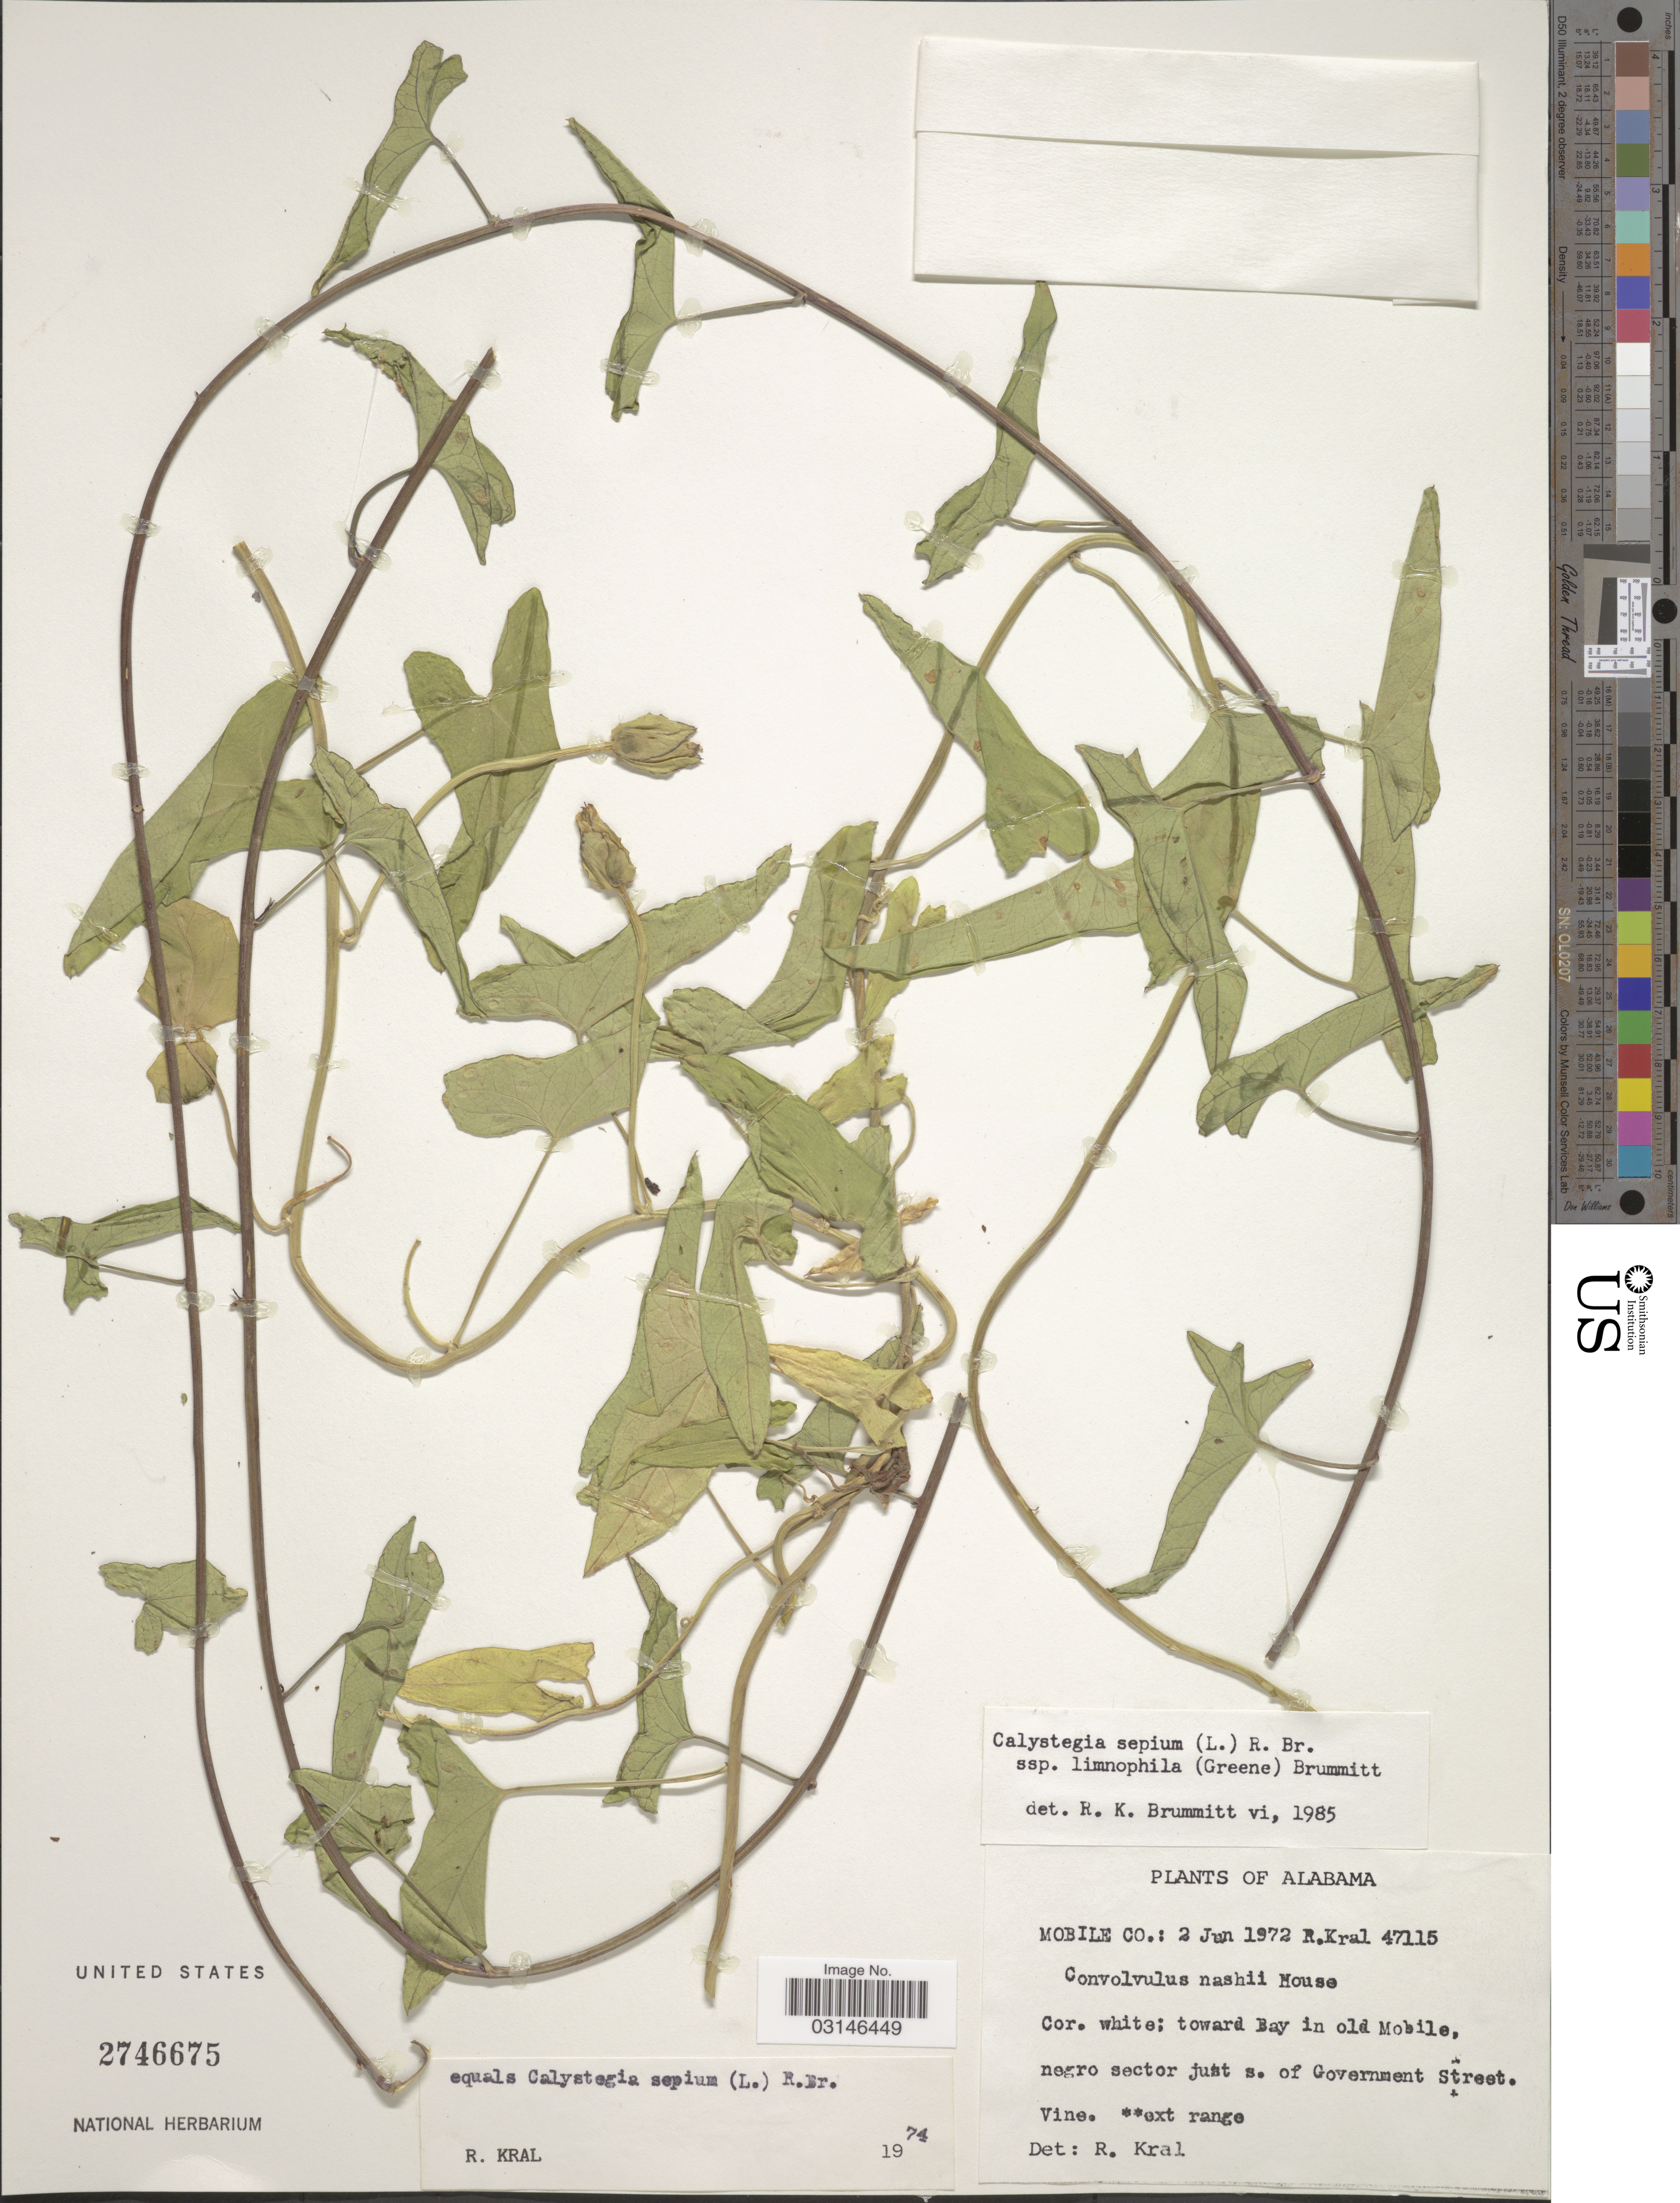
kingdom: Plantae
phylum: Tracheophyta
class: Magnoliopsida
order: Solanales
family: Convolvulaceae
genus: Calystegia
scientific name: Calystegia sepium subsp. limnophila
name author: (Greene) Brummitt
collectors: R. Kral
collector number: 47115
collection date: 1972-06-02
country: United States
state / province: Alabama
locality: Mobile Co.: toward Bay in old Mobile, negro sector just s. of Government Street.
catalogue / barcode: US 2746675